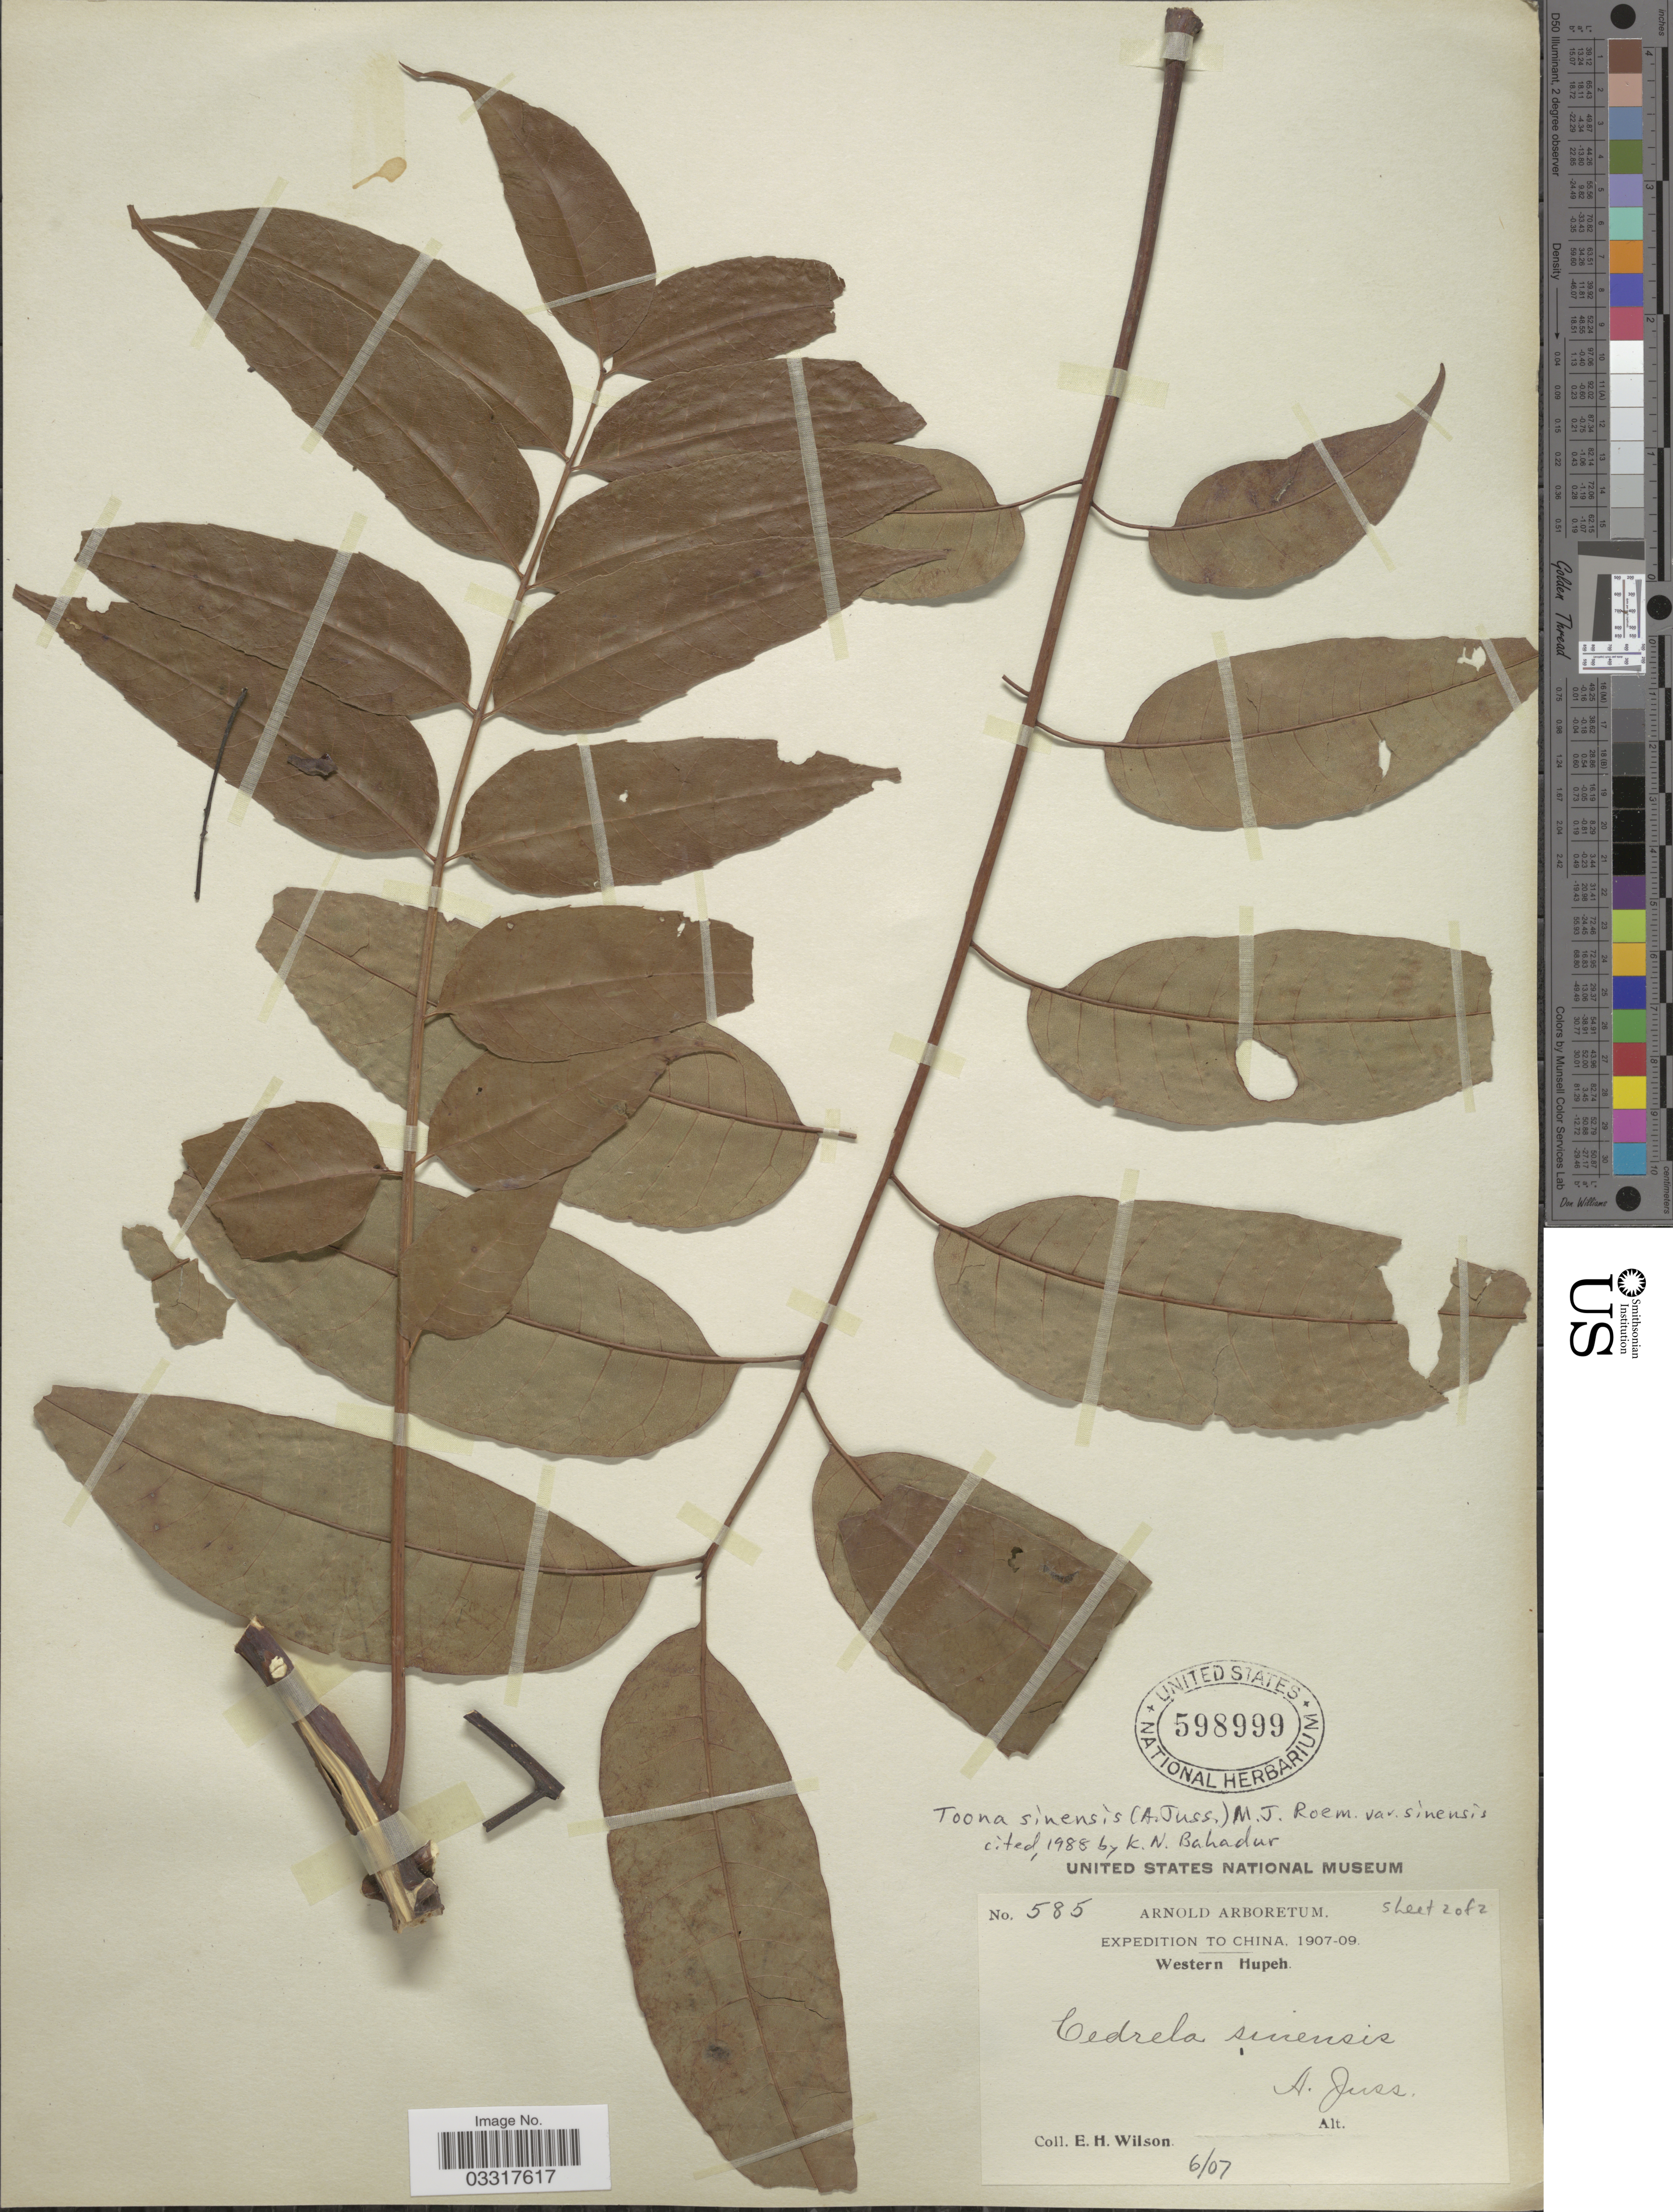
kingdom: Plantae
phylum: Tracheophyta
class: Magnoliopsida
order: Sapindales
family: Meliaceae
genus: Toona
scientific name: Toona sinensis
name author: (A. Juss.) M. Roem.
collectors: E. Wilson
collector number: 585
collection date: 1907-06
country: China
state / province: Hubei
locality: Western Hupeh.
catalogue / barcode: US 598999